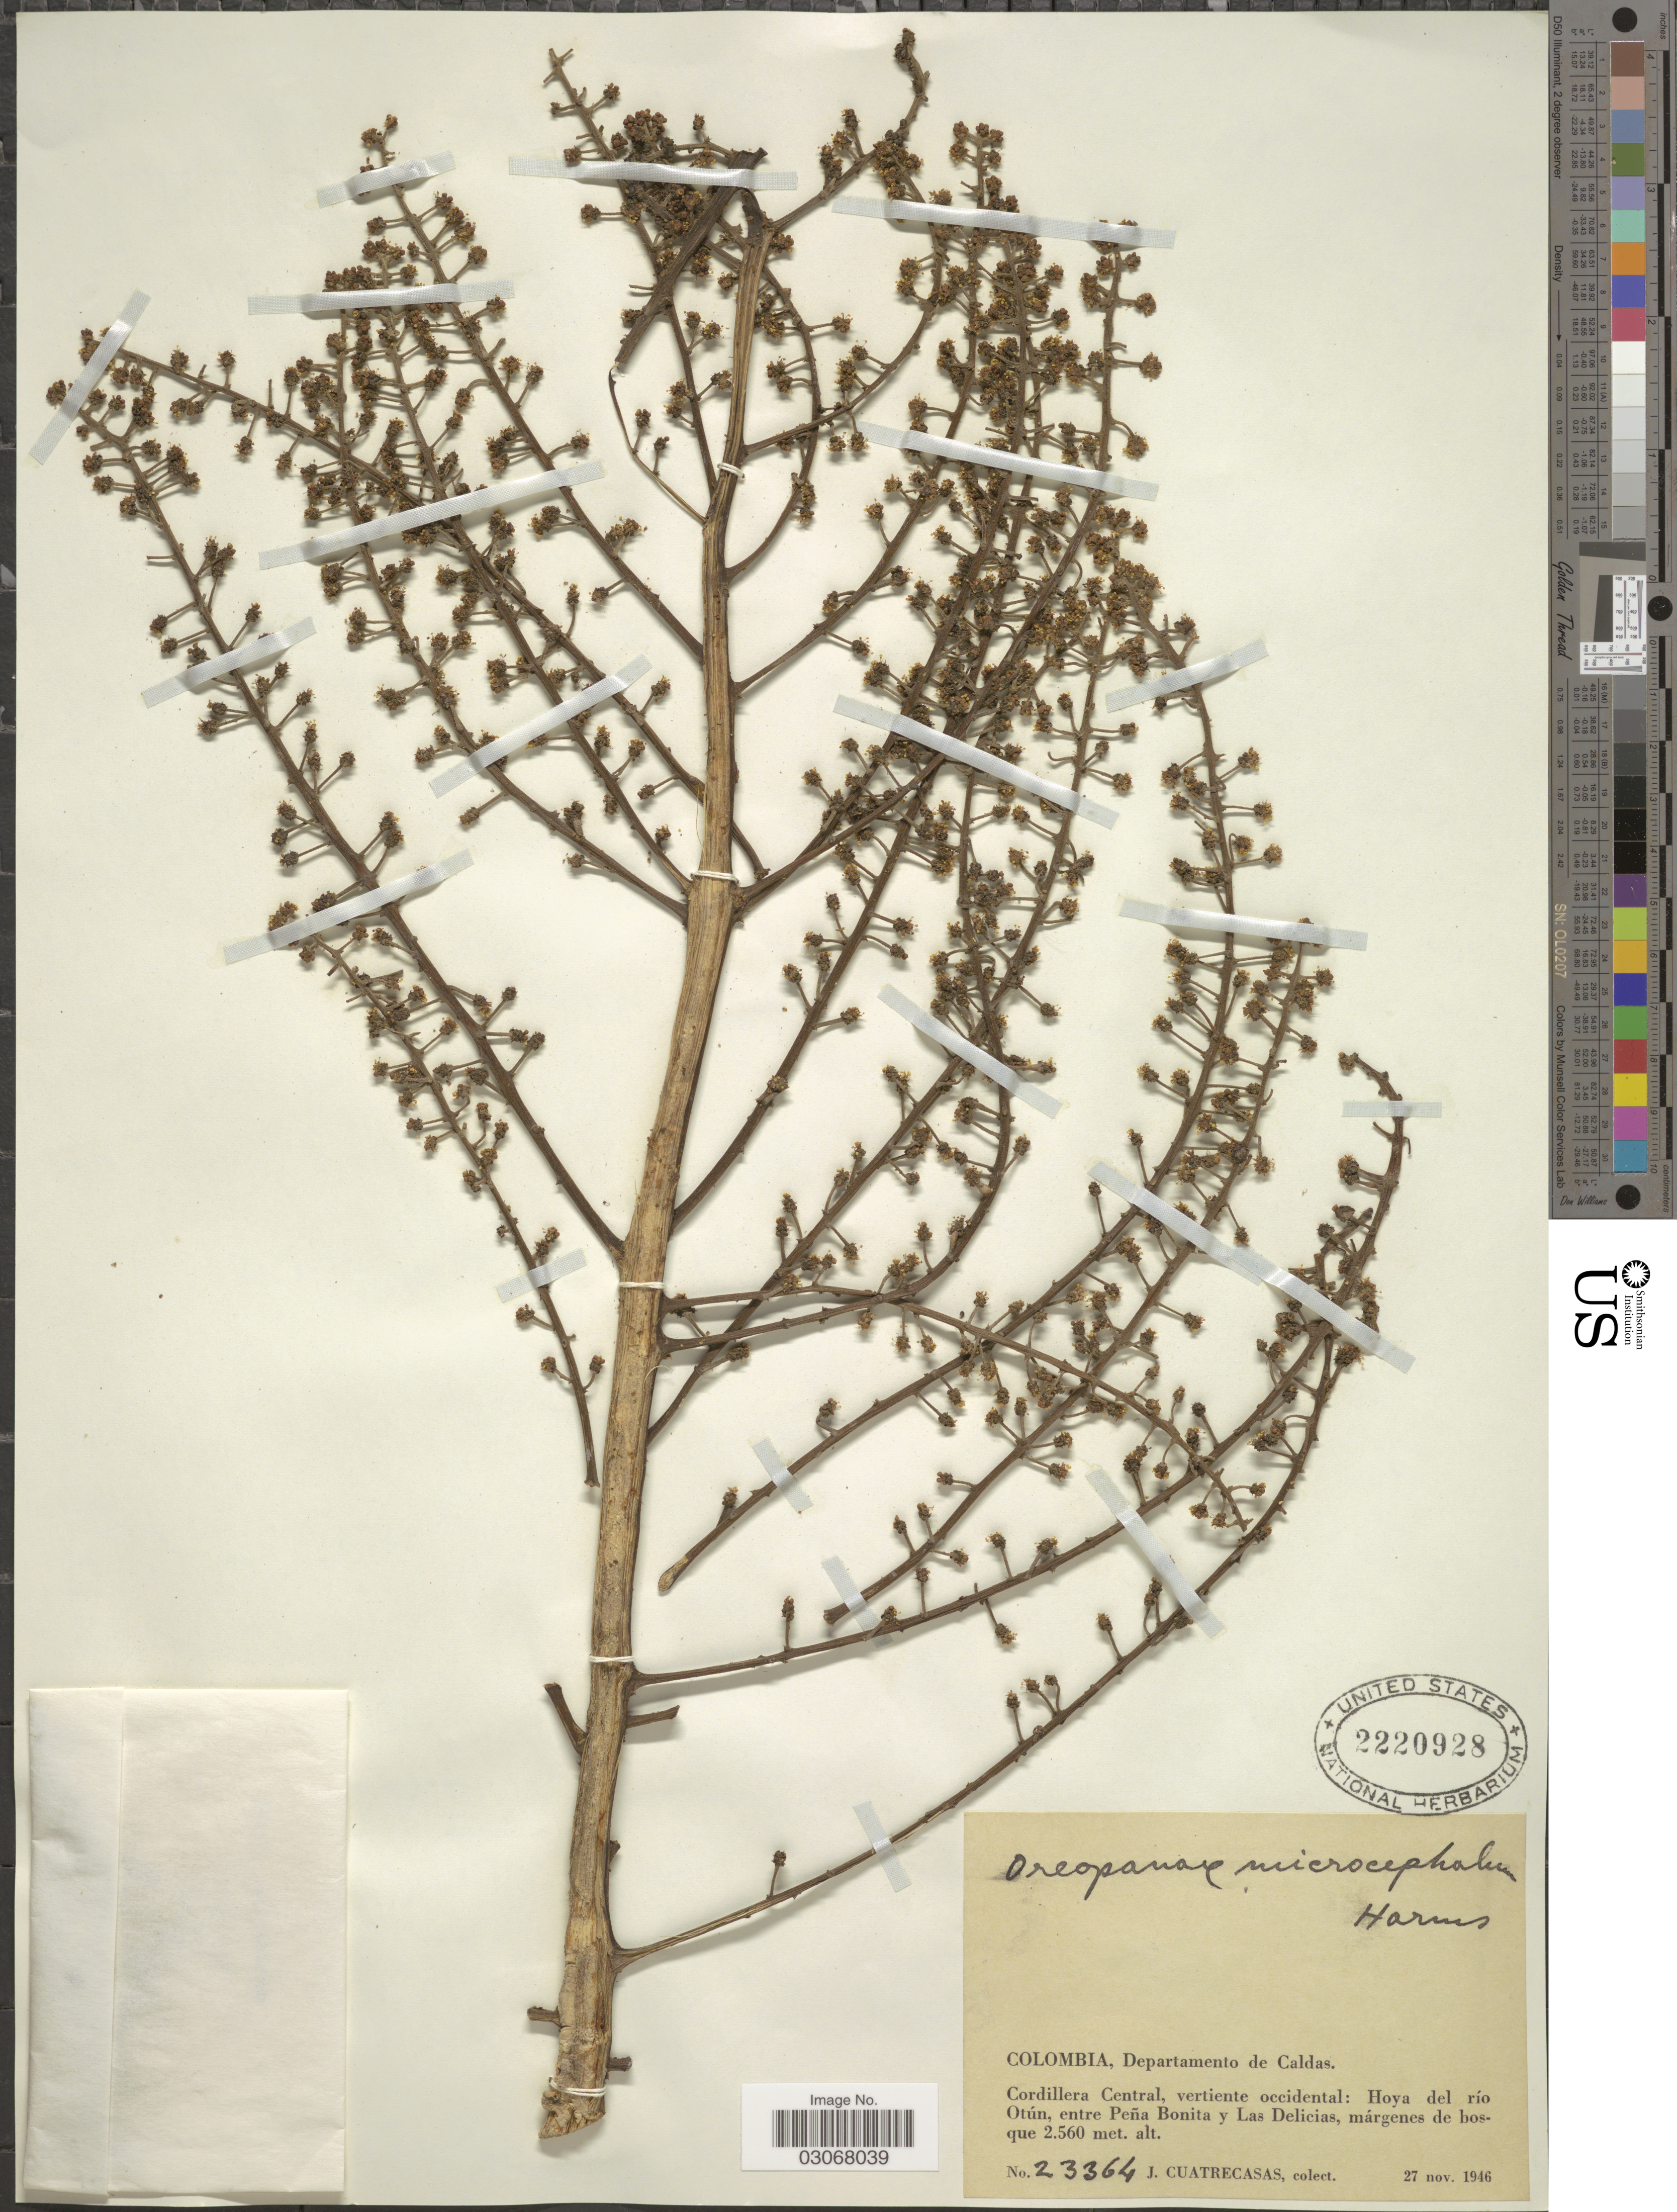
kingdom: Plantae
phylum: Tracheophyta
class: Magnoliopsida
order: Apiales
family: Araliaceae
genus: Oreopanax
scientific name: Oreopanax microcephalus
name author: Harms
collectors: J. Cuatrecasas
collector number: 23364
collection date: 1946-11-27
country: Colombia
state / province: Caldas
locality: Departamento de Caldas. Cordillera Central, vertiente occidental: Hoya del río Otún, entre Peña Bonita y Las Delicias.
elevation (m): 2560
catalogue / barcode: US 2220928